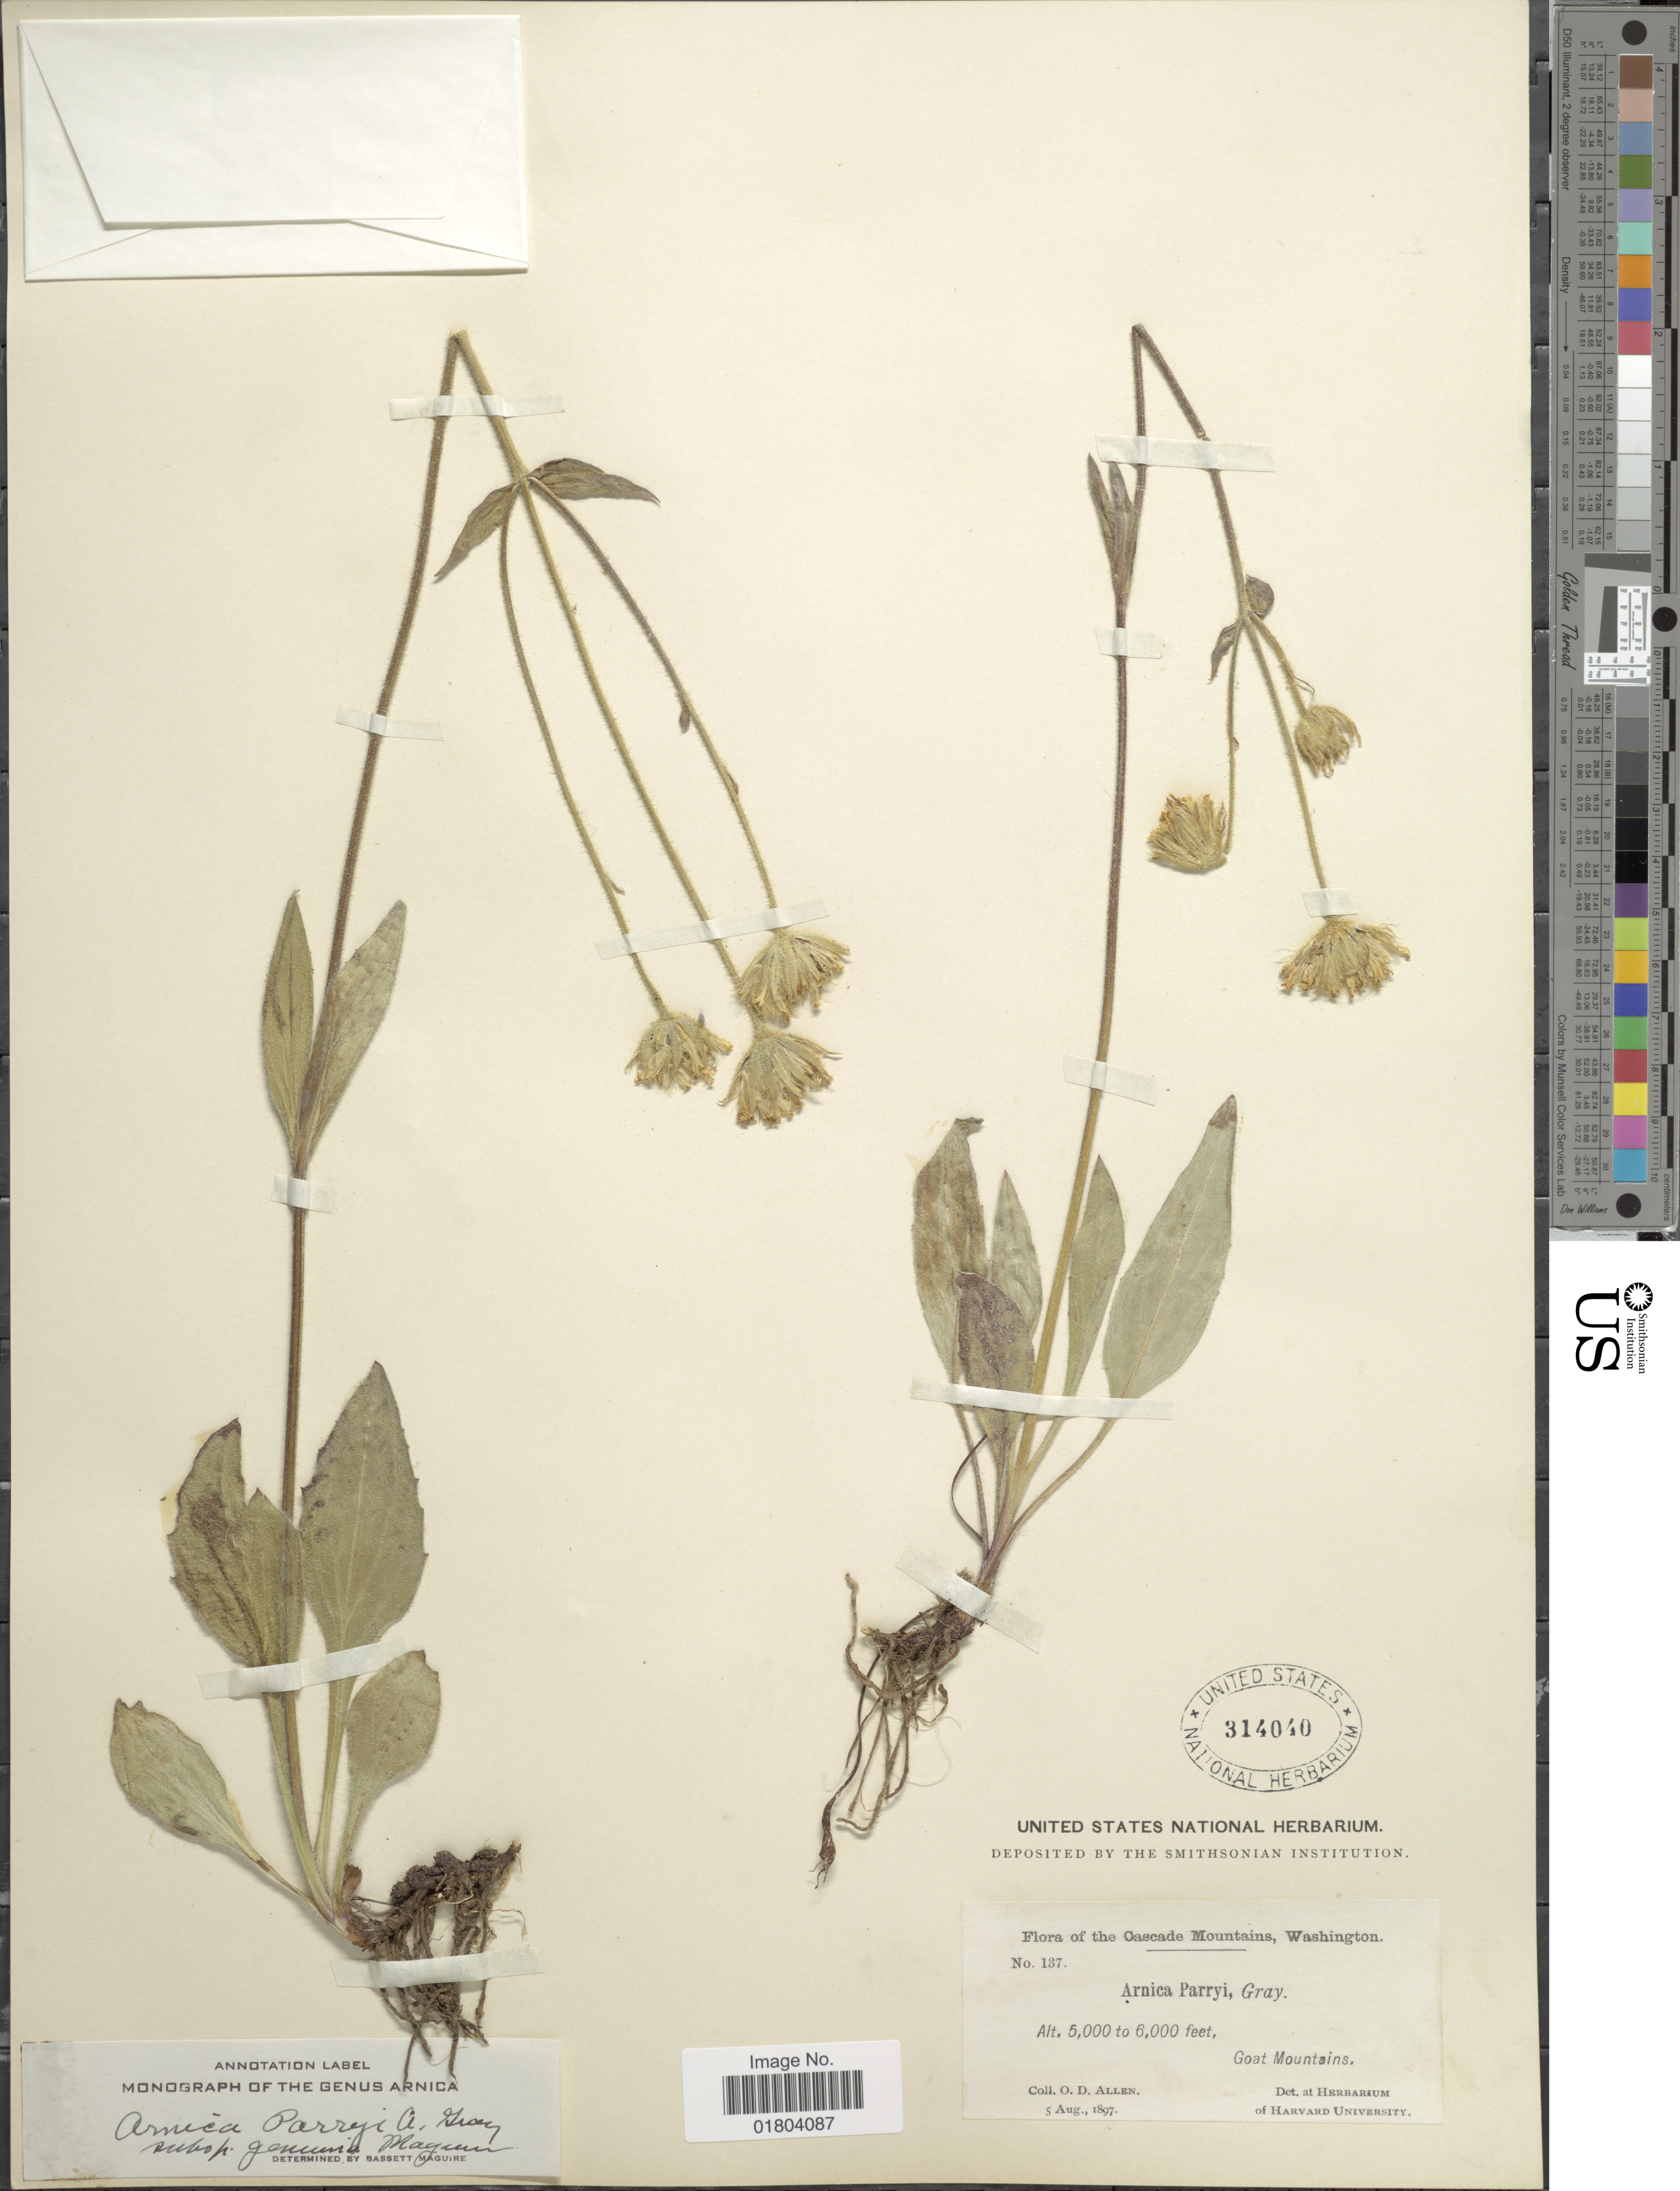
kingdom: Plantae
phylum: Tracheophyta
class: Magnoliopsida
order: Asterales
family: Asteraceae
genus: Arnica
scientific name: Arnica parryi subsp. genuina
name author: Maguire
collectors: O. D. Allen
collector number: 137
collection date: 1897-08-05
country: United States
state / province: Washington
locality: The Cascade Mountains, Goat Mountains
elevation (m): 1524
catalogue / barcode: US 314040